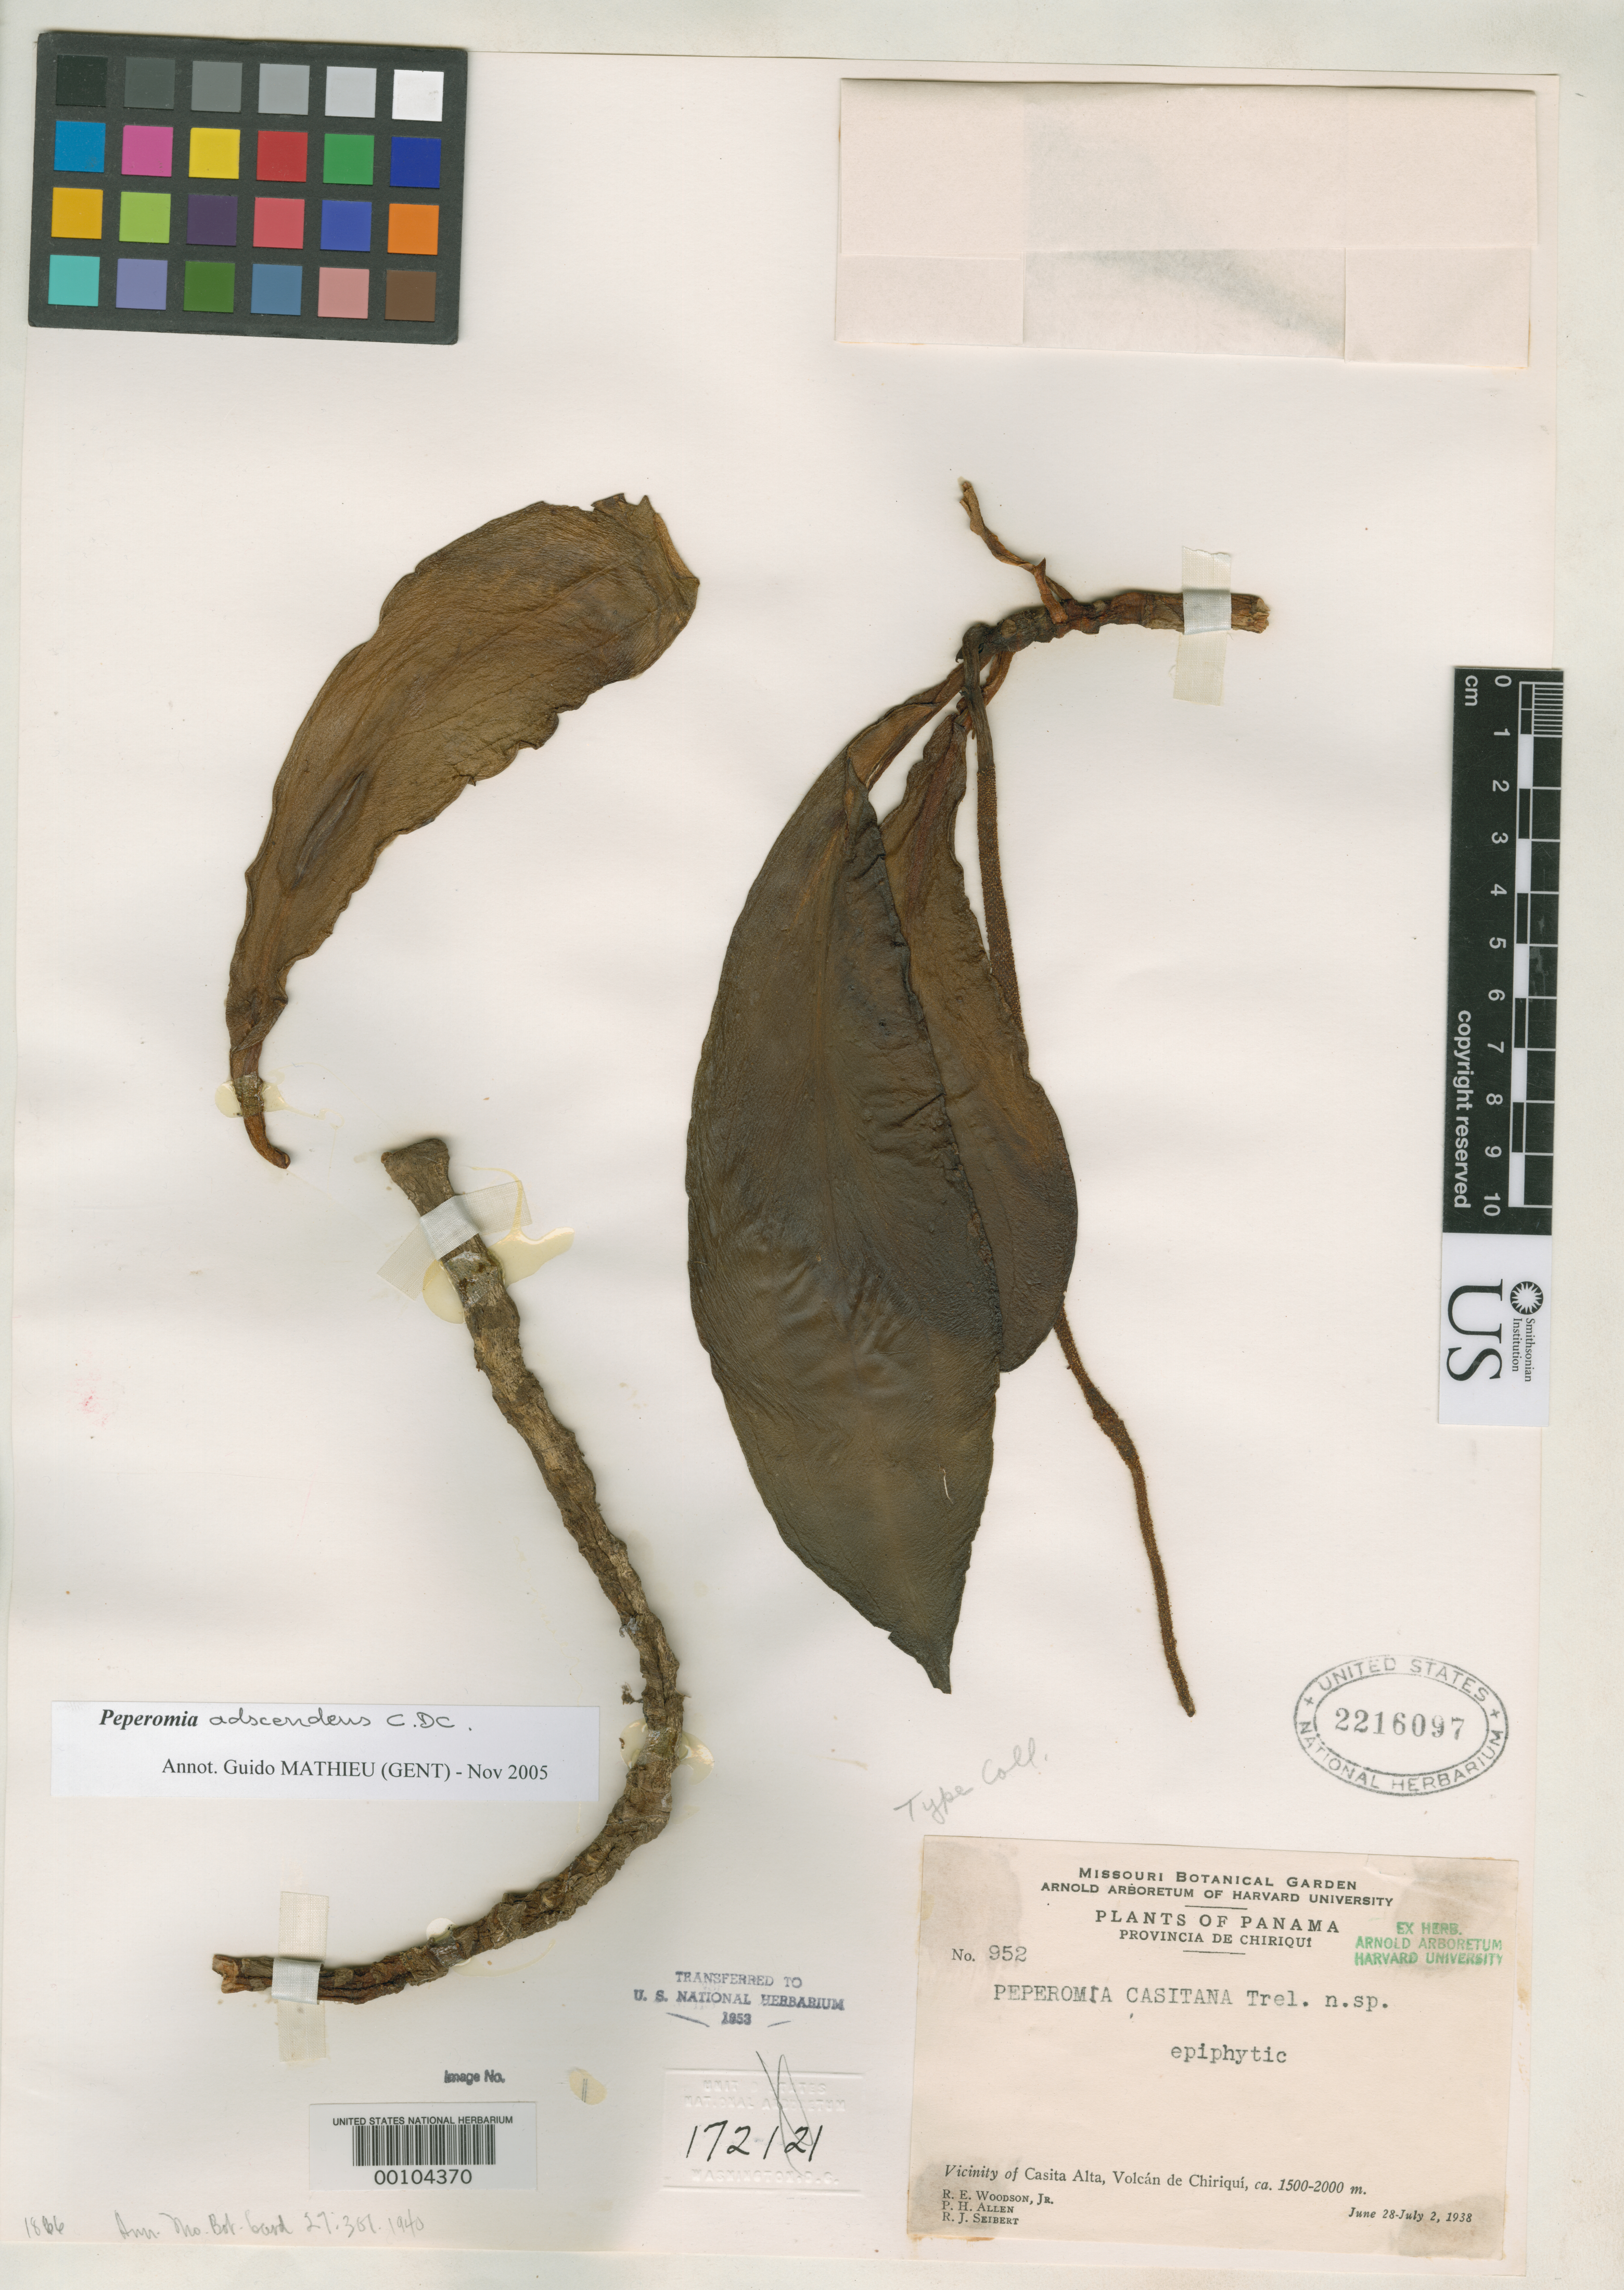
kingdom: Plantae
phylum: Tracheophyta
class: Magnoliopsida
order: Piperales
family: Piperaceae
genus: Peperomia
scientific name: Peperomia casitana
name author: Trel. in Woodson & Schery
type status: Isotype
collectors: R. E. Woodson, P. H. Allen & R. J. Seibert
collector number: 952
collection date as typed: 28 Jun 1938 to 02 Jul 1938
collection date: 1938-06-28/1938-07-02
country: Panama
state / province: Chiriquí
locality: Vicinity of Casita Alta, Volcan de Chiriqui.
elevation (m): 1500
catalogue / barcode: US 2216097